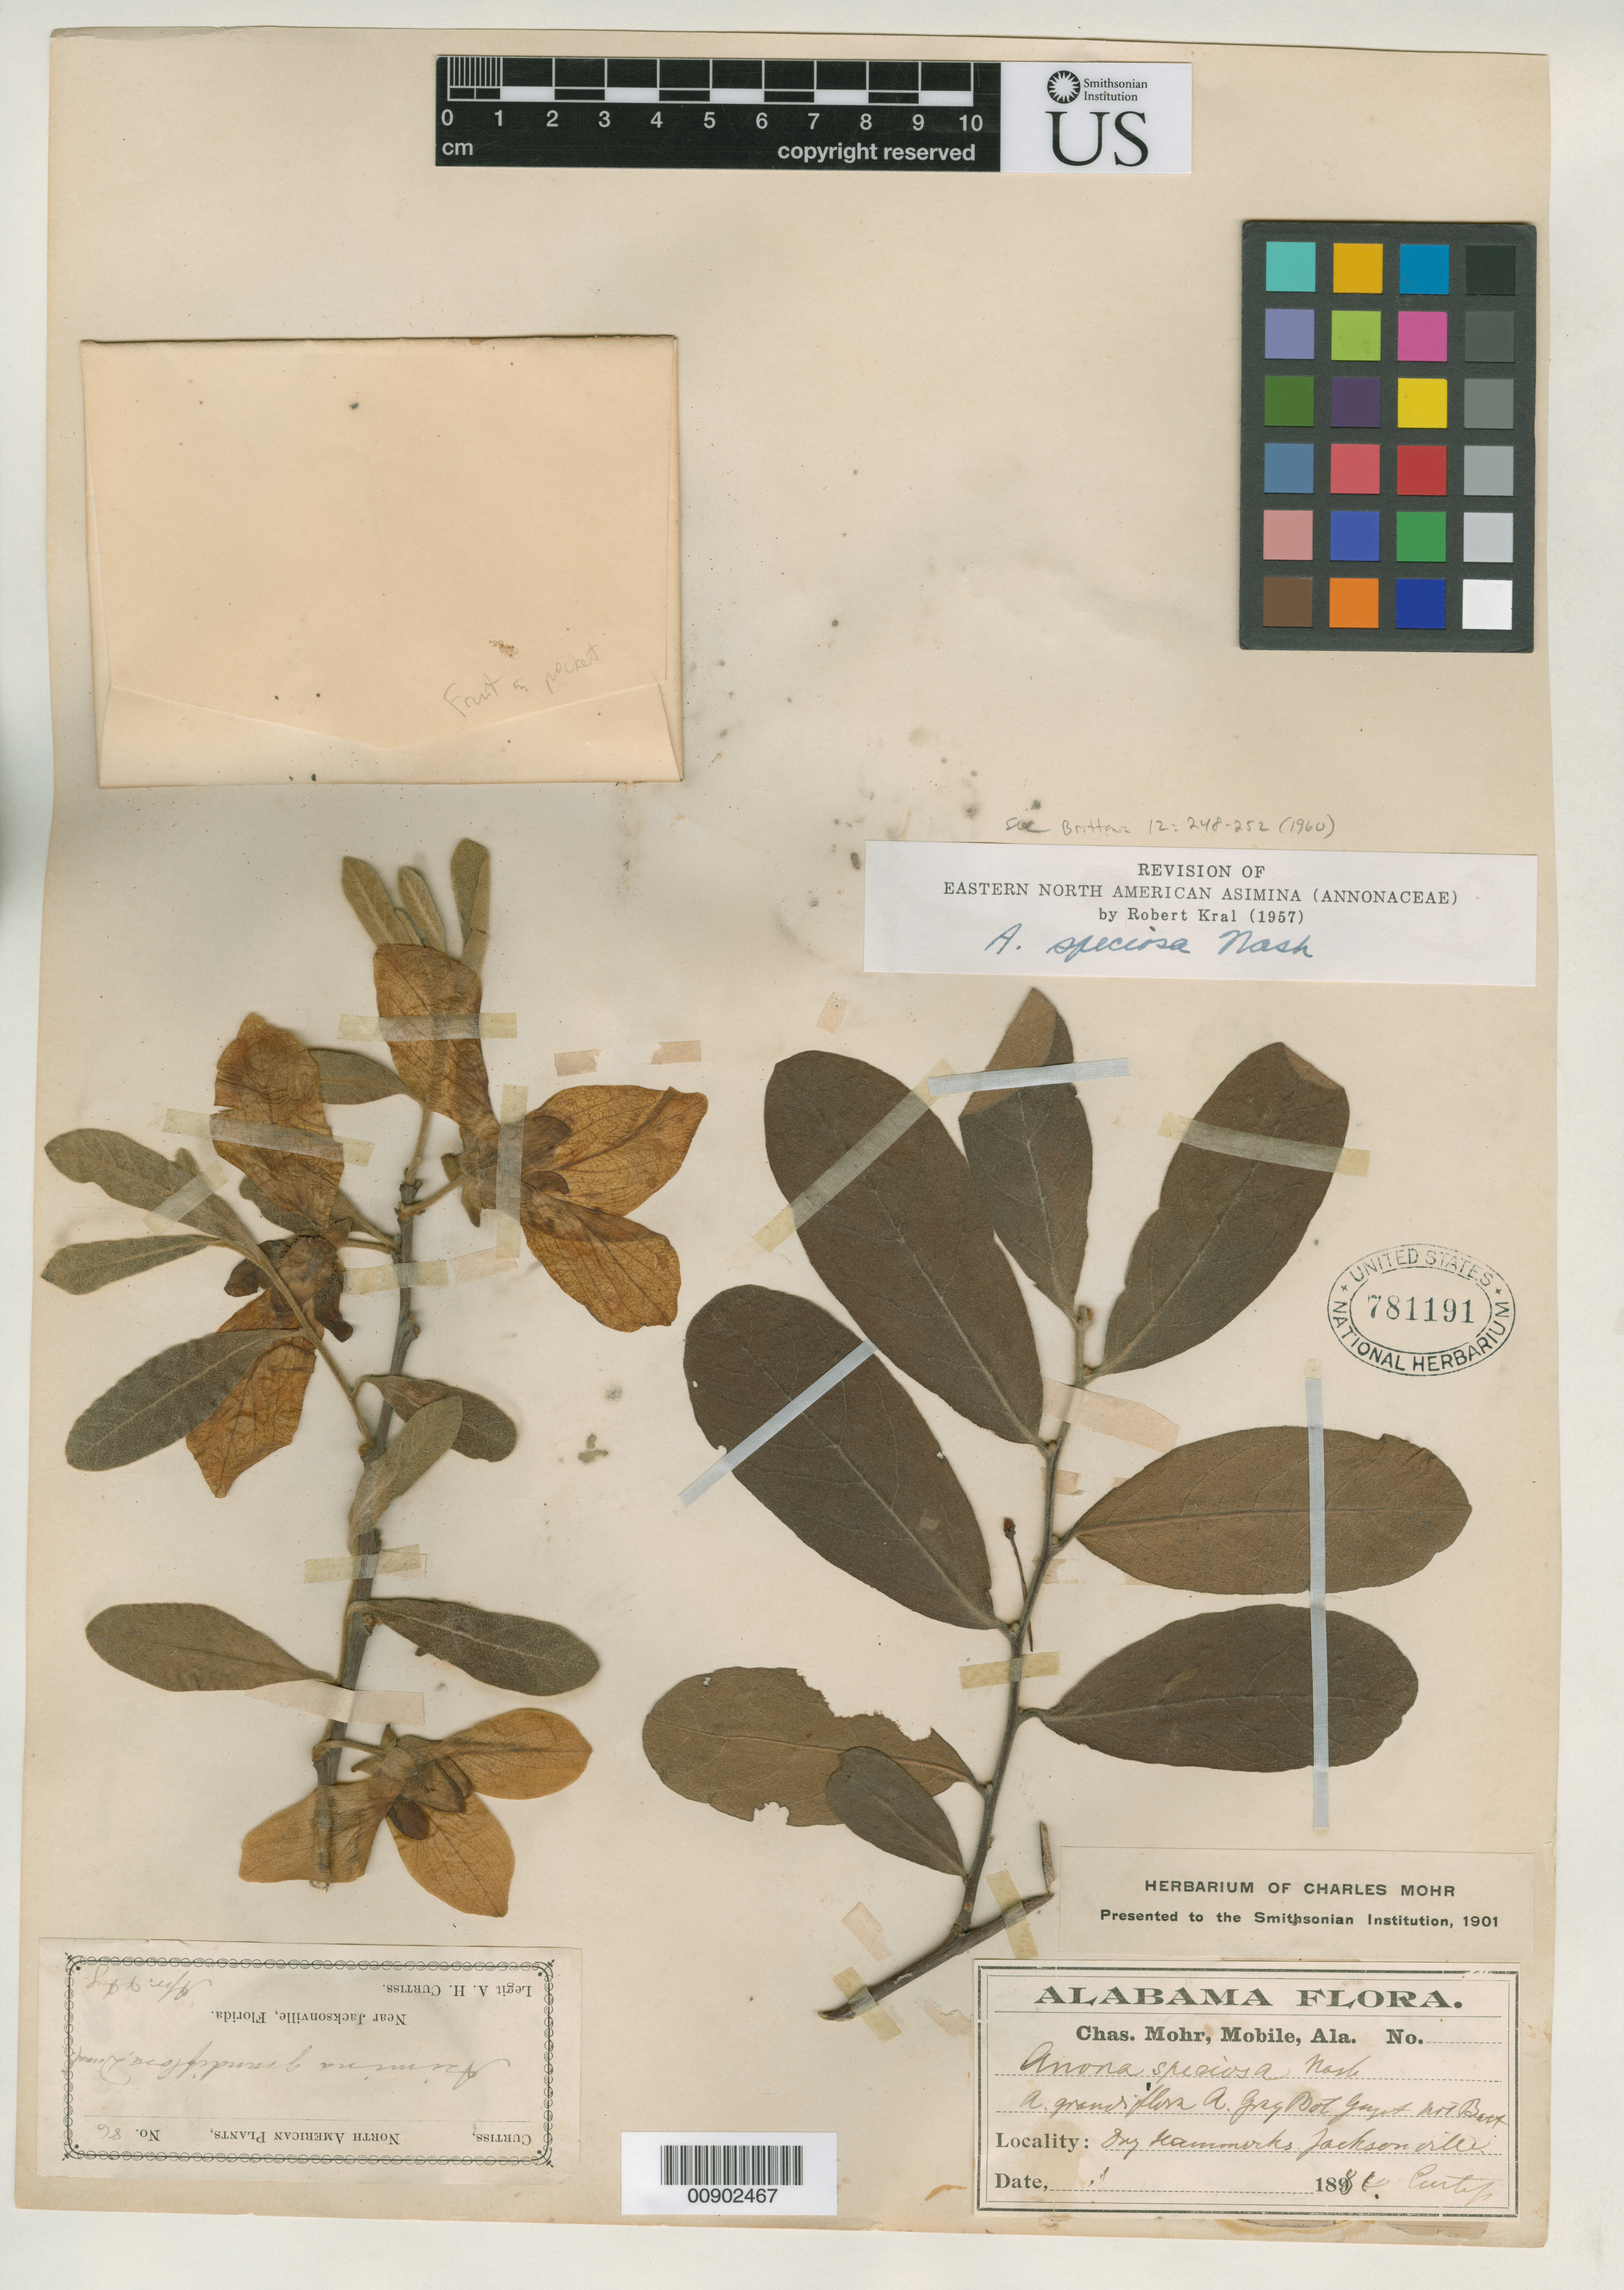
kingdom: Plantae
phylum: Tracheophyta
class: Magnoliopsida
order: Magnoliales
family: Annonaceae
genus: Asimina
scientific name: Asimina speciosa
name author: Nash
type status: Isolectotype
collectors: A. H. Curtiss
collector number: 86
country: United States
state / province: Florida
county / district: Duval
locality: Near Jacksonville, Florida.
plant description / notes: Sheet bears 2 labels, apparently mounted with specimens collected at different times (April & August). Unclear which element is isolectotype (lectotype at NY is ambiguous).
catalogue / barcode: US 781191